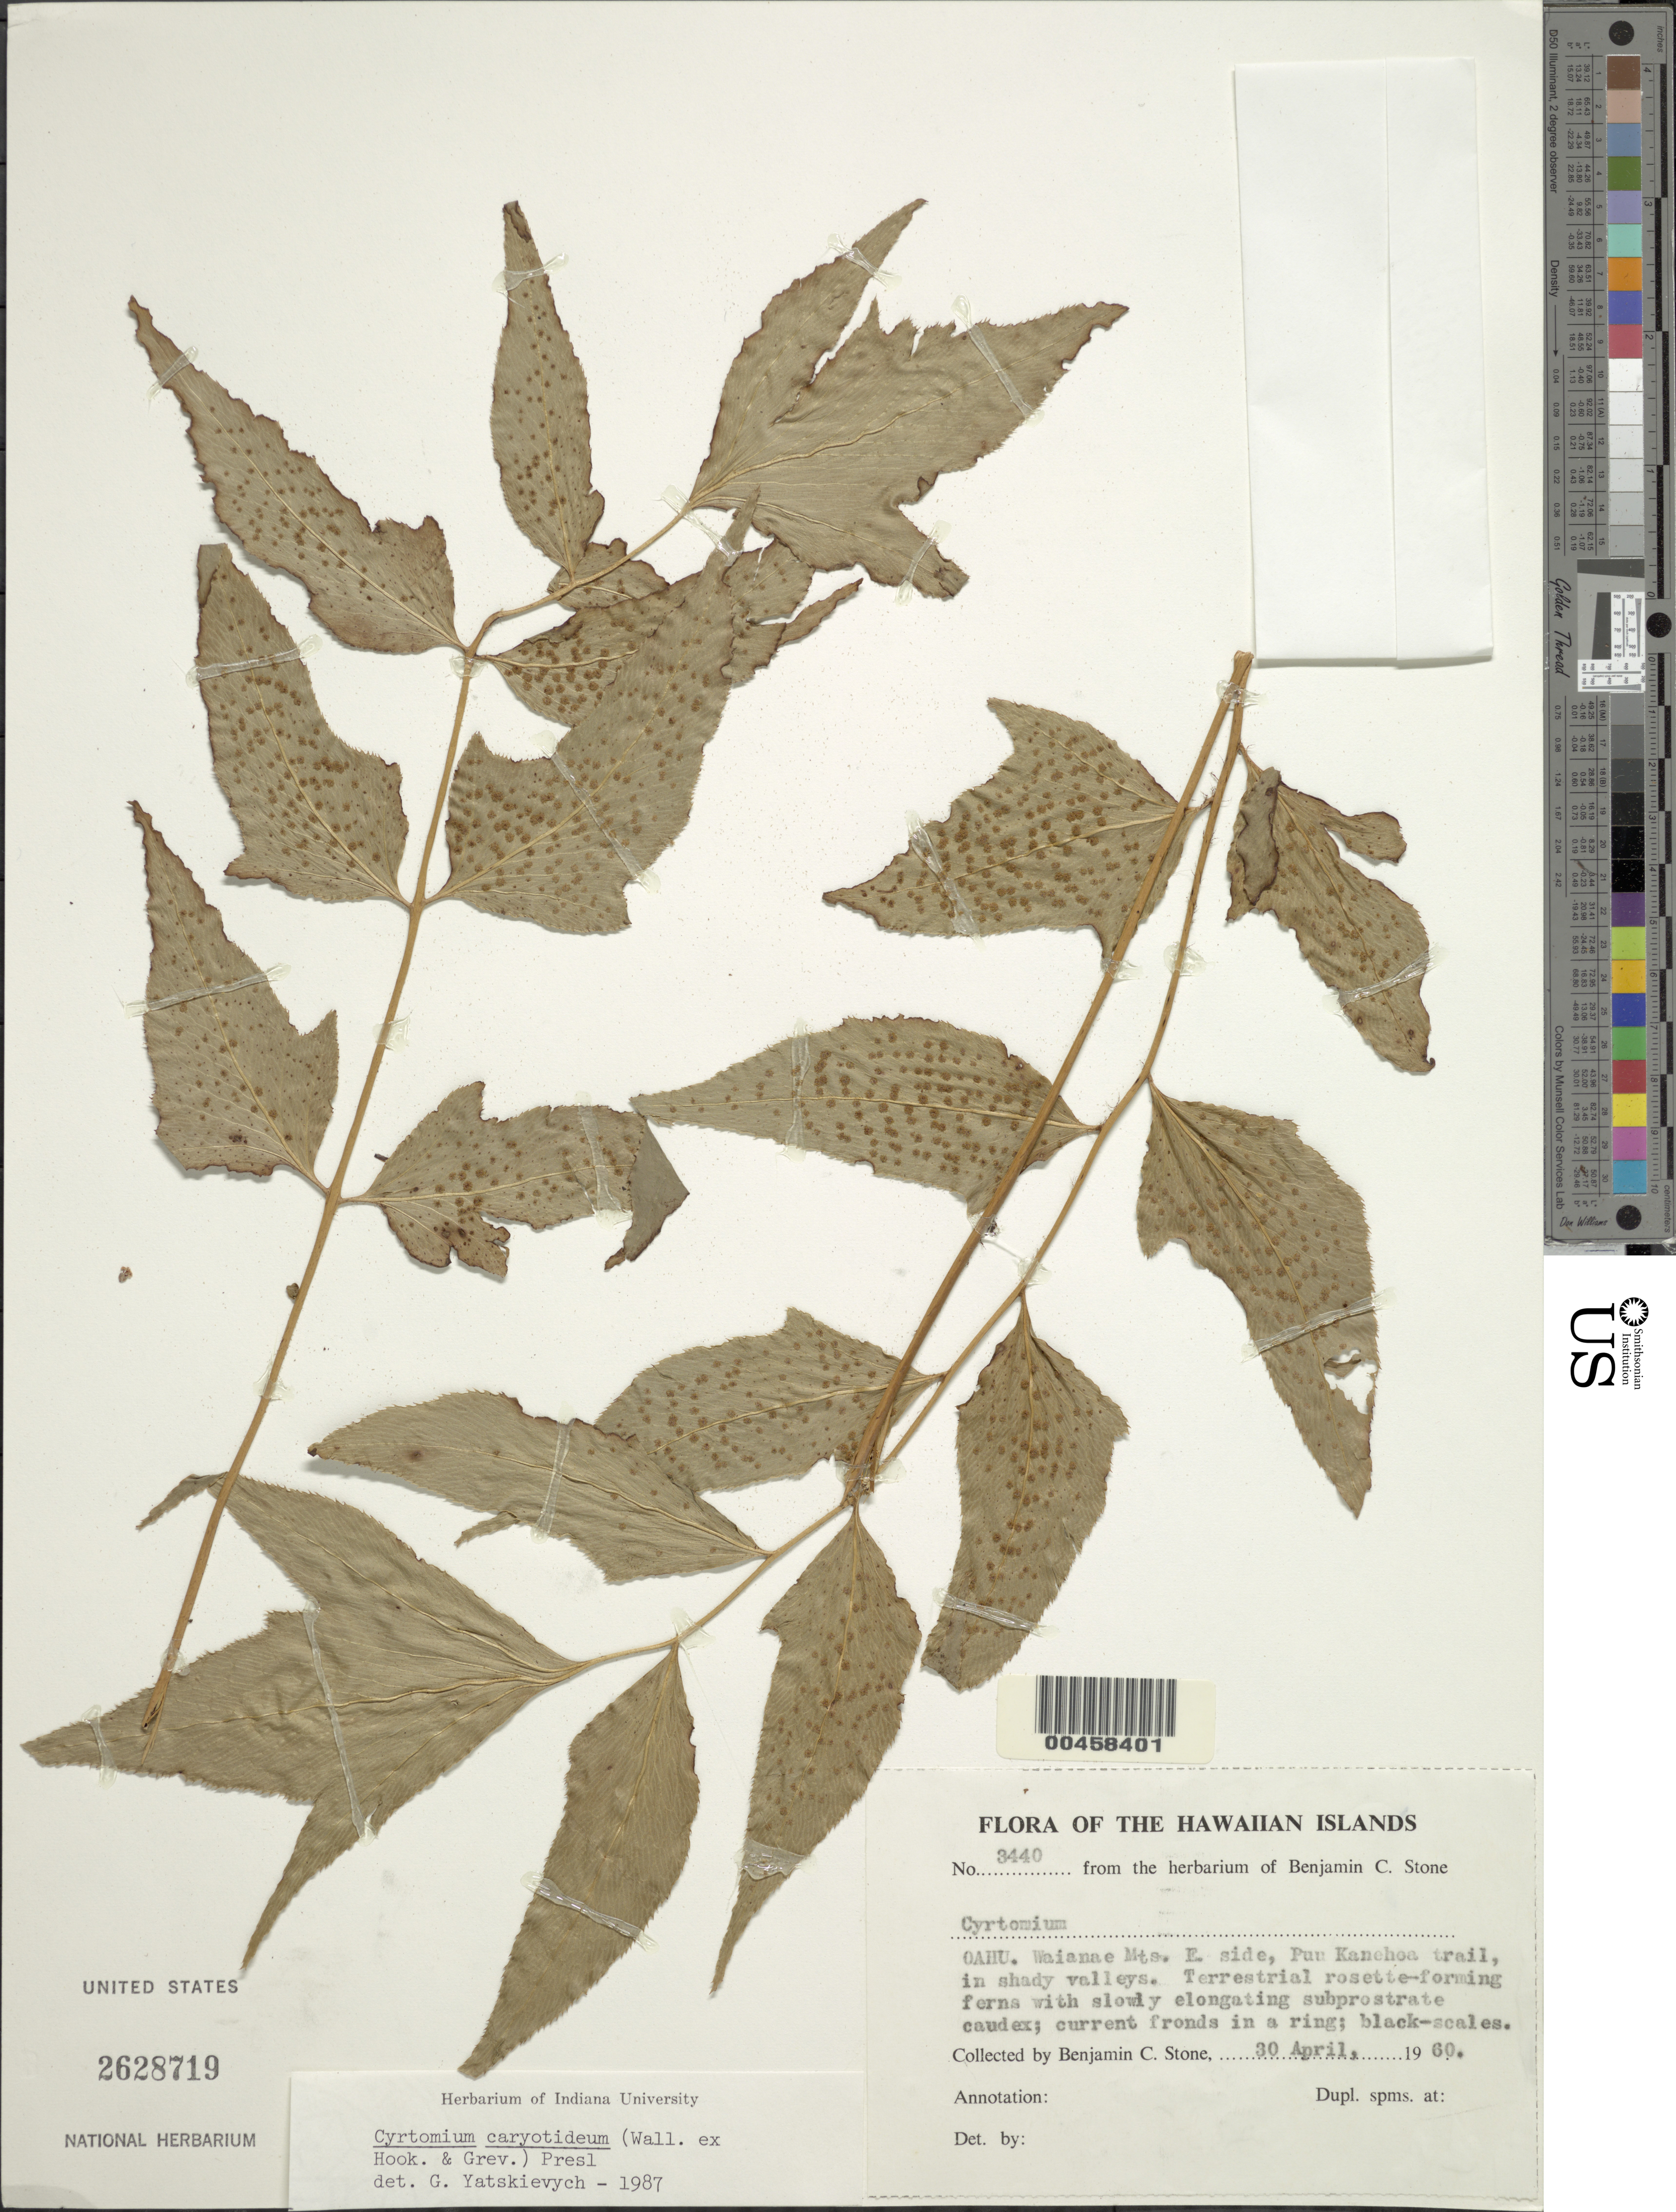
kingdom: Plantae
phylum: Tracheophyta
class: Polypodiopsida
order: Polypodiales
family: Dryopteridaceae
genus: Cyrtomium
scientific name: Cyrtomium caryotideum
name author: (Wall. ex Hook. & Grev.) C. Presl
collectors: B. C. Stone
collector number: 3440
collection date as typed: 30 Apr 1960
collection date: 1960-04-30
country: United States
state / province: Hawaii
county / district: Honolulu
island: Oahu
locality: Waianae Mts. E. side, Puu Kanehoa trail.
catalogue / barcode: US 2628719